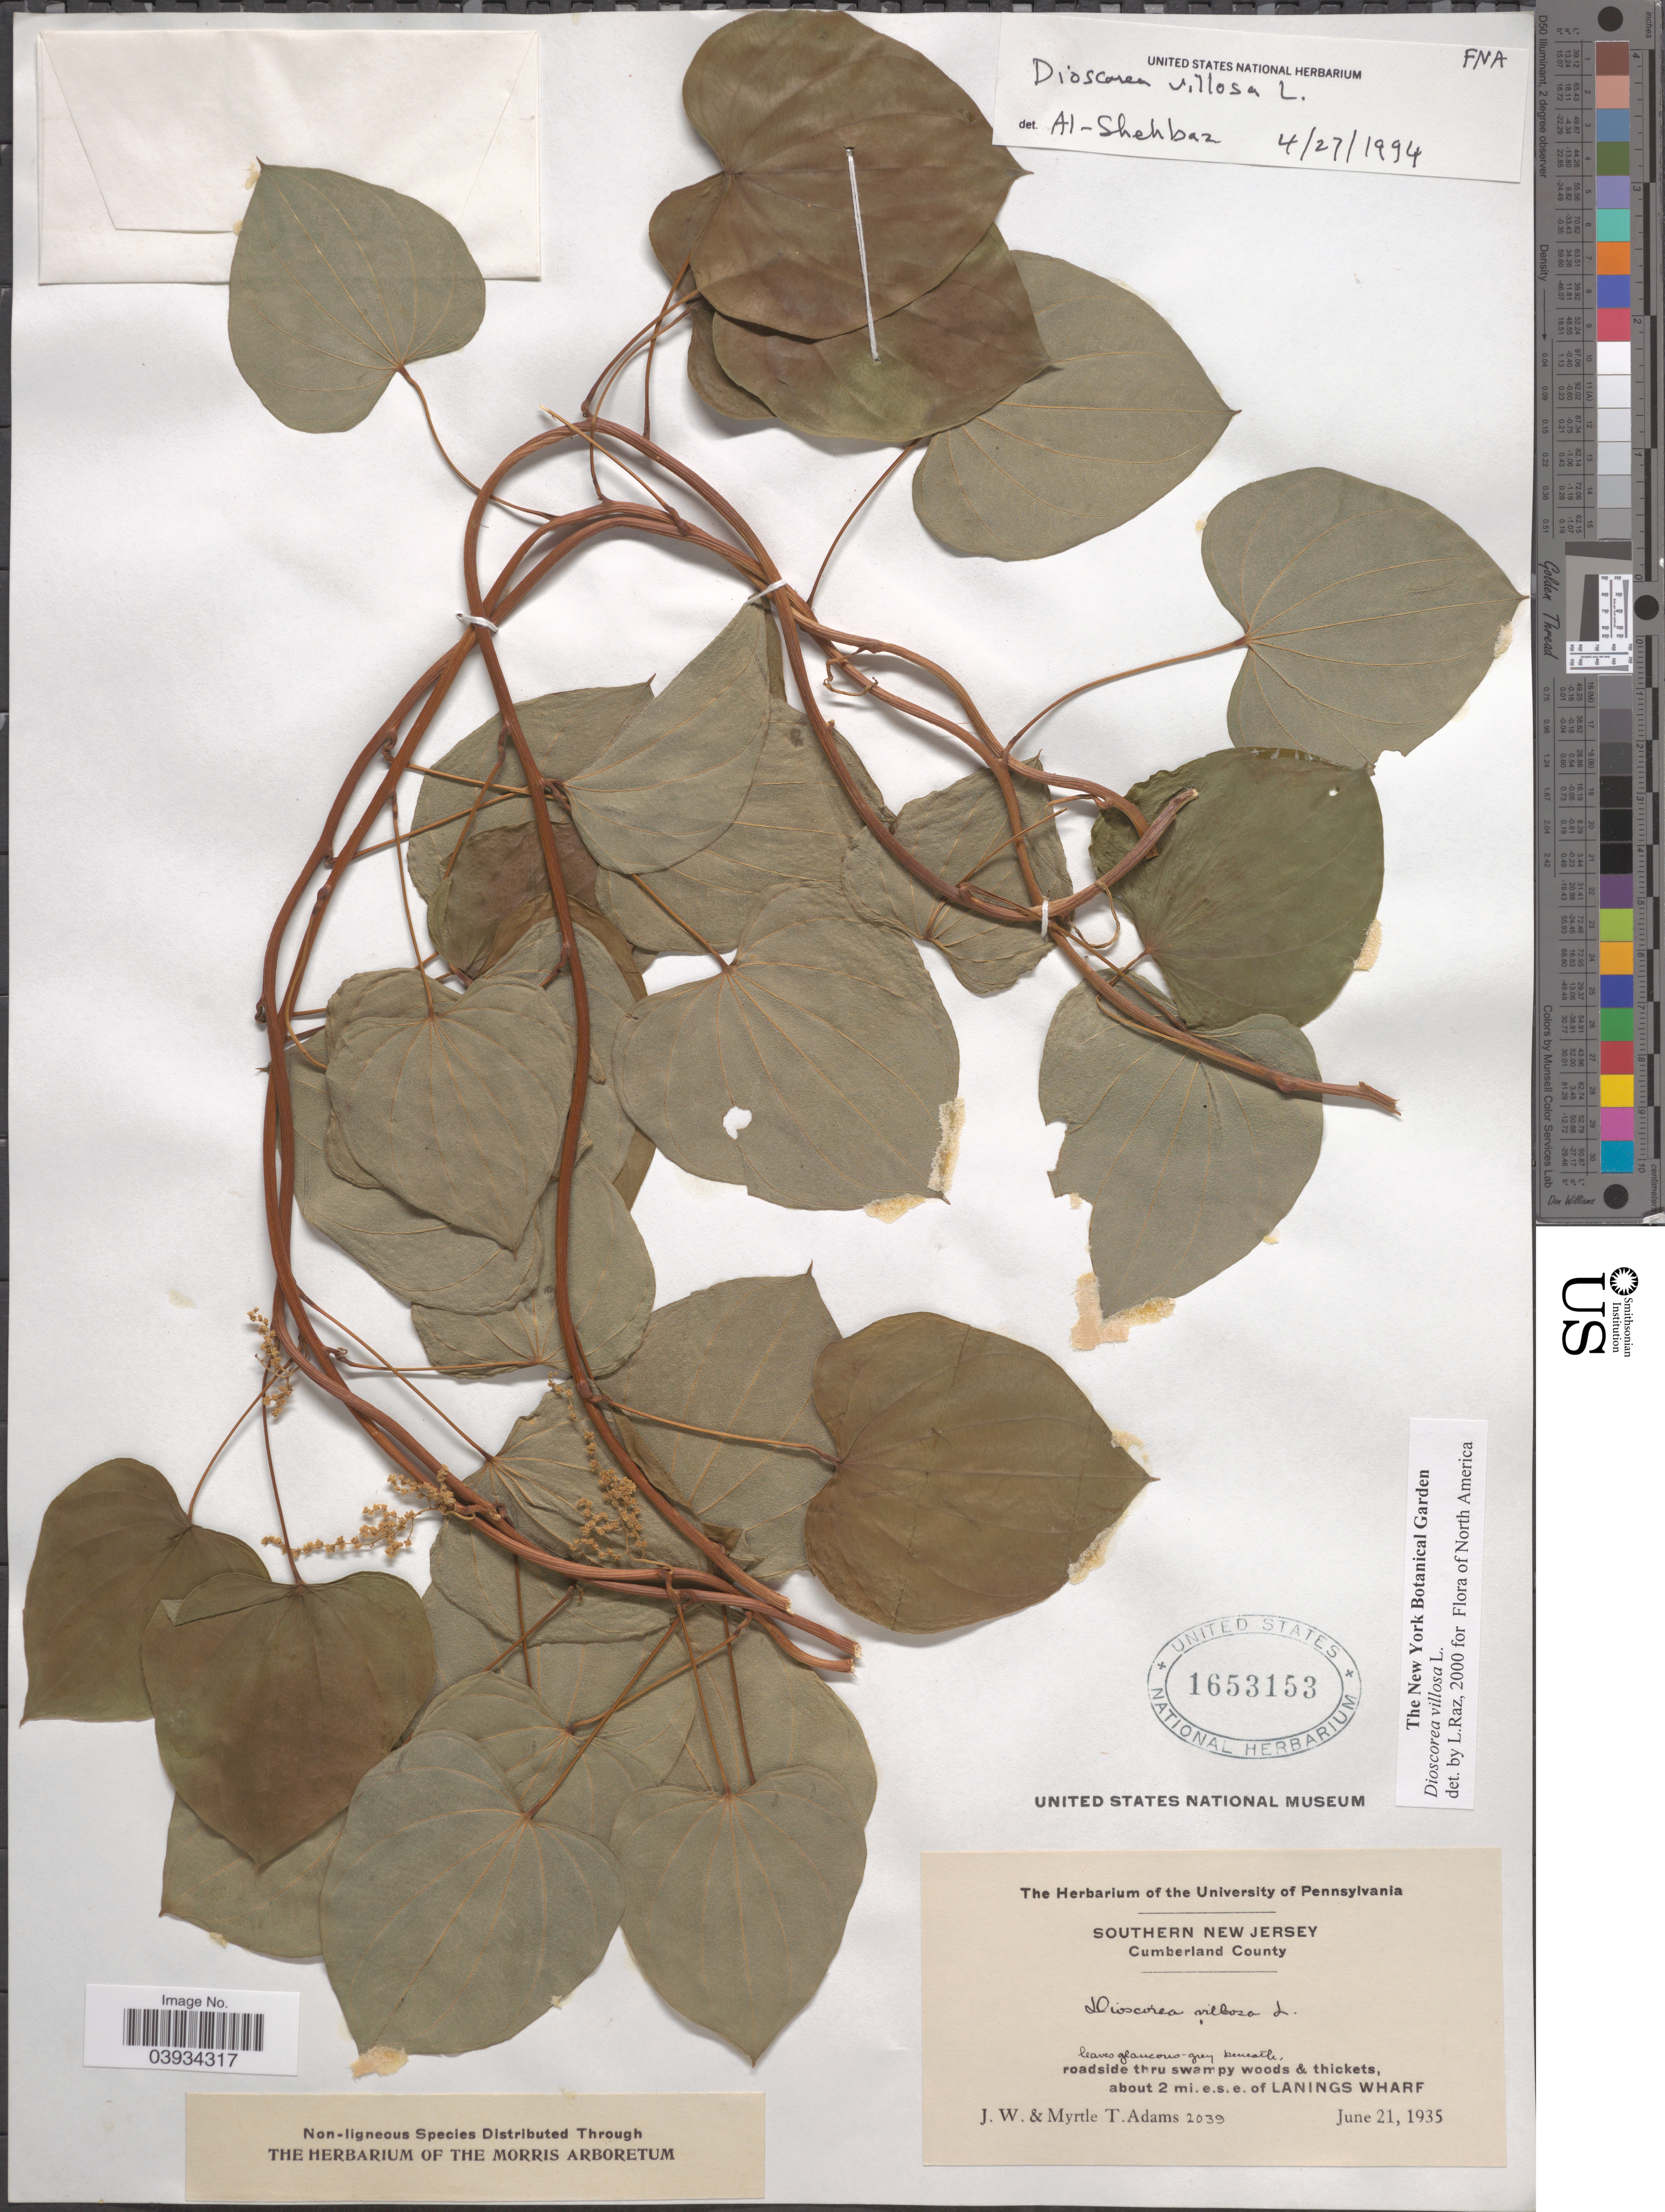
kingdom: Plantae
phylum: Tracheophyta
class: Liliopsida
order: Dioscoreales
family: Dioscoreaceae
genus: Dioscorea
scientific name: Dioscorea villosa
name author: L.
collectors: J. Adams, J. Adams & M. T. Adams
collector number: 2039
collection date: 1935-06-21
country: United States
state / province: New Jersey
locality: Southern New Jersey. Cumberland County. Roadside thru swampy woods & thickets, about 2 mi. e.s.e. of Lanings Wharf.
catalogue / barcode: US 1653153